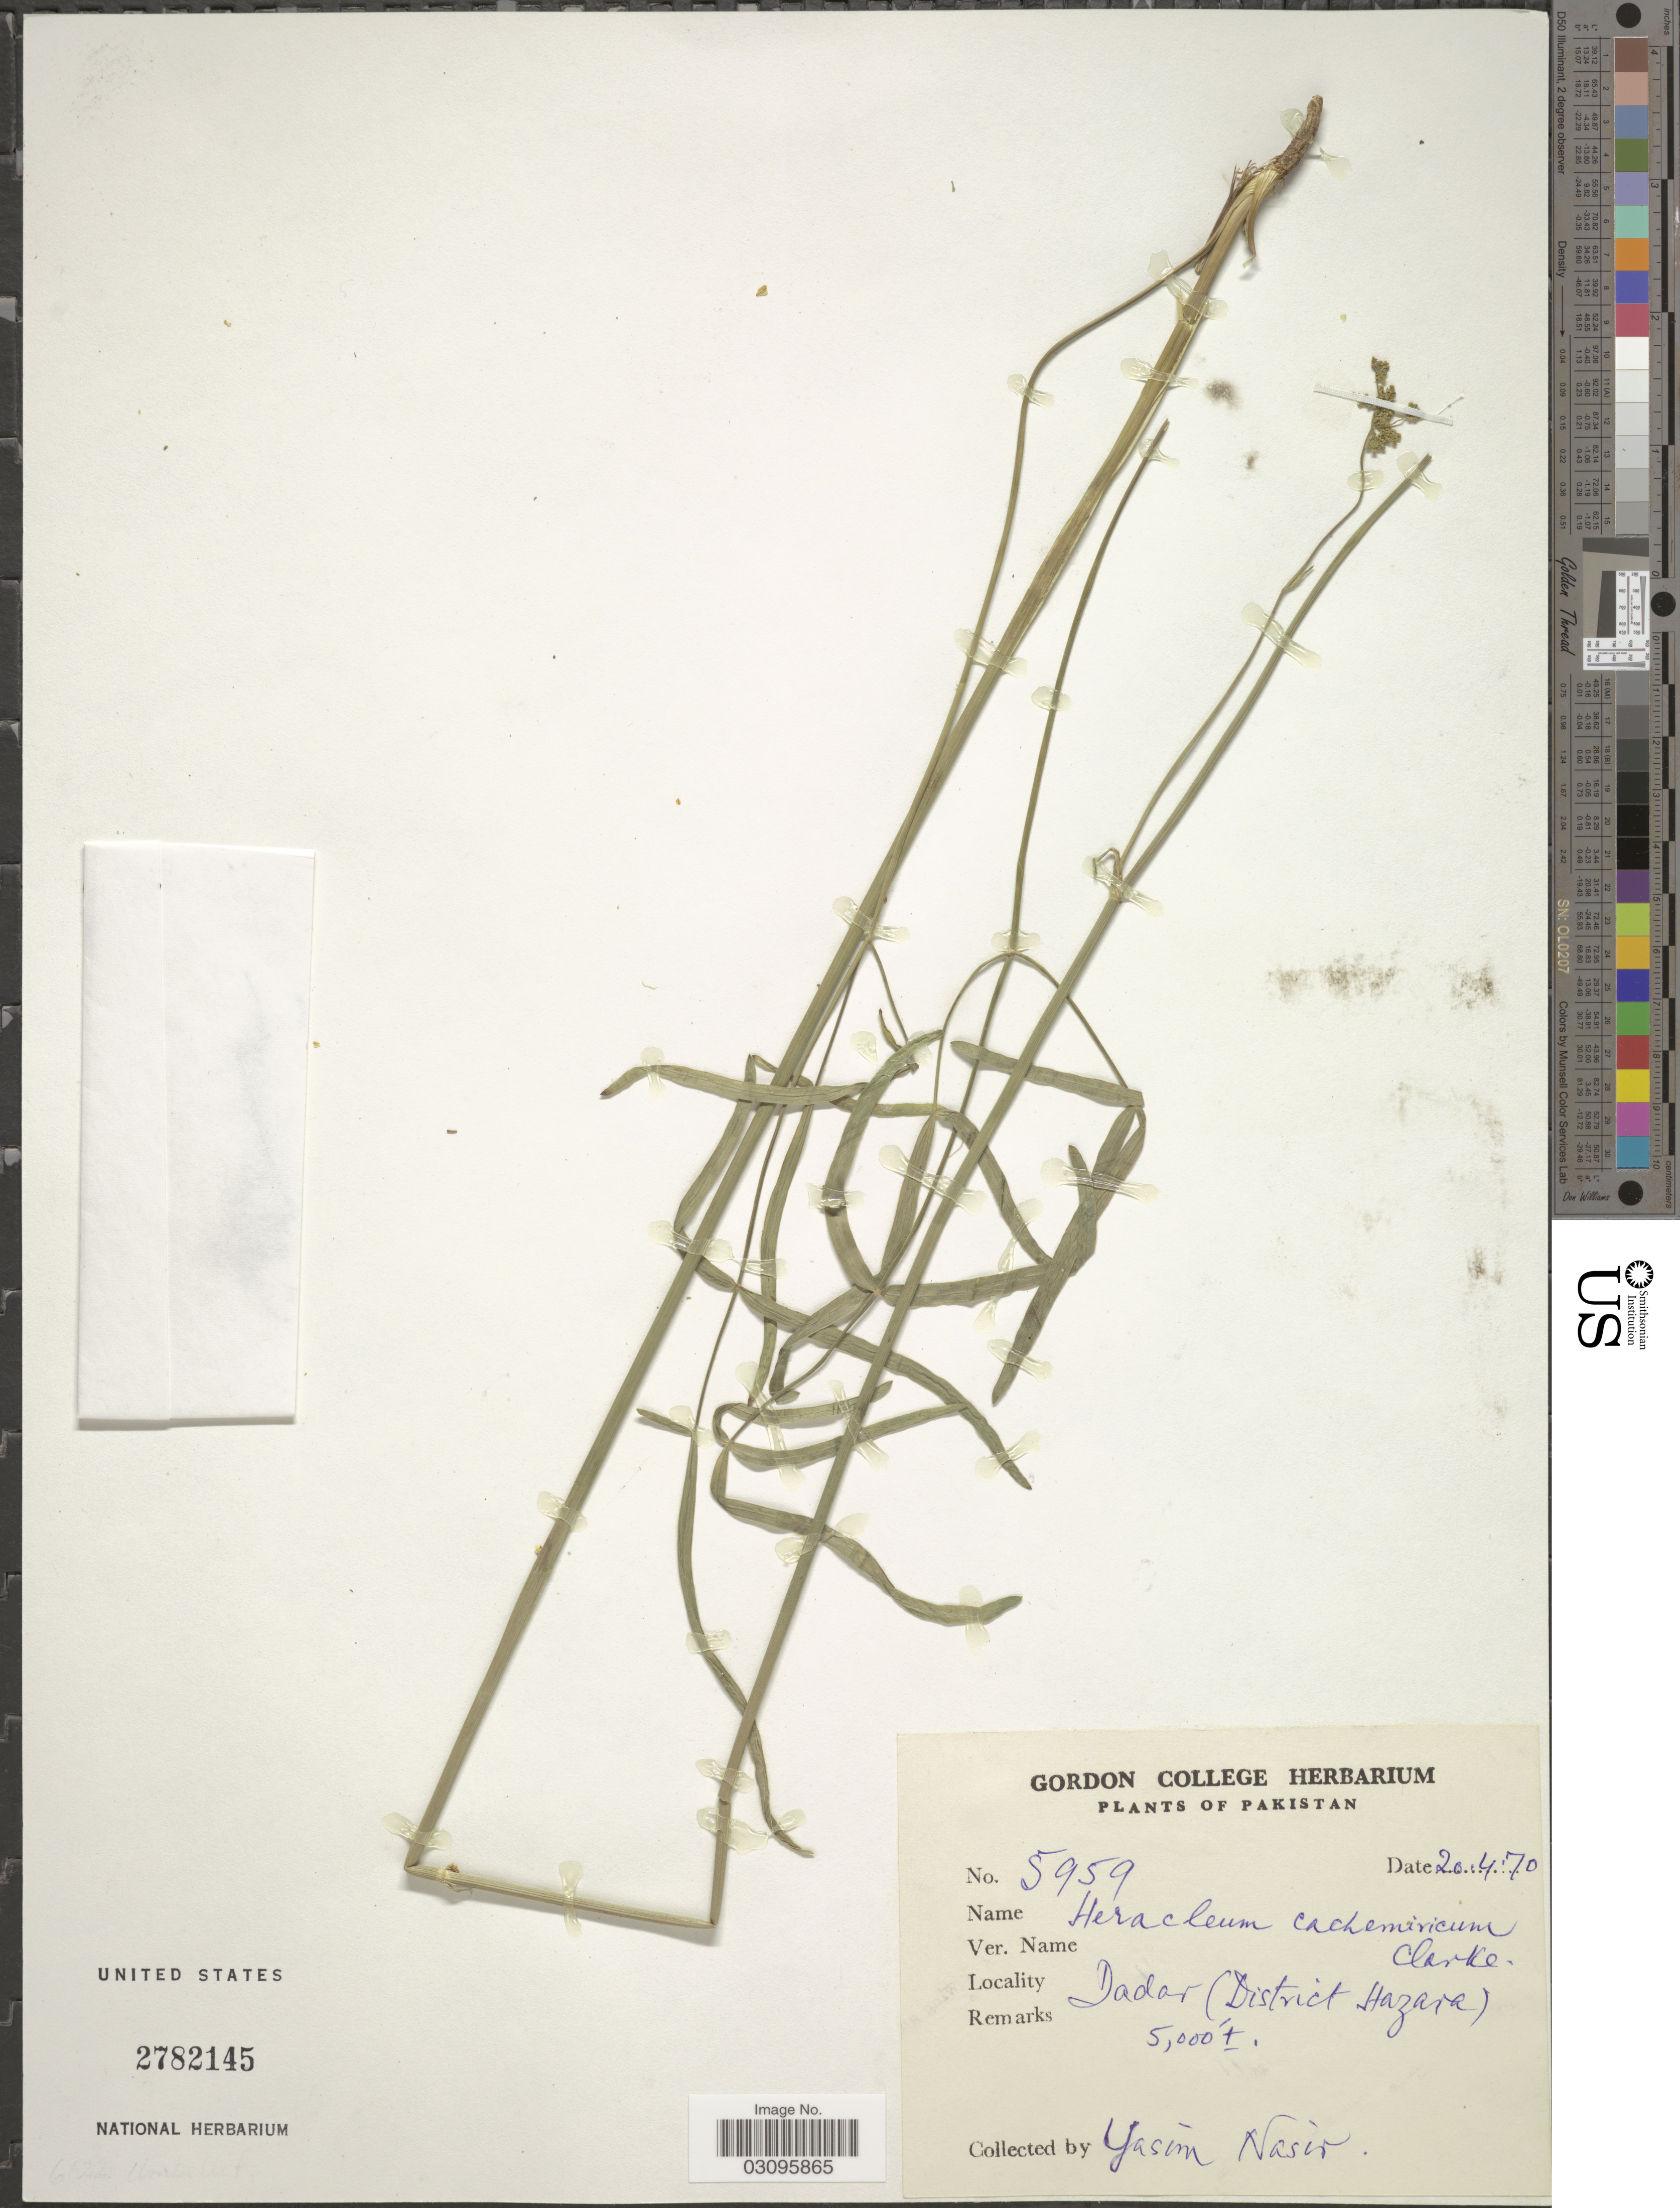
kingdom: Plantae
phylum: Tracheophyta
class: Magnoliopsida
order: Apiales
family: Apiaceae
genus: Heracleum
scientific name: Heracleum cachemiricum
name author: C.B. Clarke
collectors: Y. Nasir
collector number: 5959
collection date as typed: Transcribed d/m/y: 20/4/70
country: Pakistan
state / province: Khyber Pakhtunkhwa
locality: Dadar (District of Hazara).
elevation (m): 1524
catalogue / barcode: US 2782145